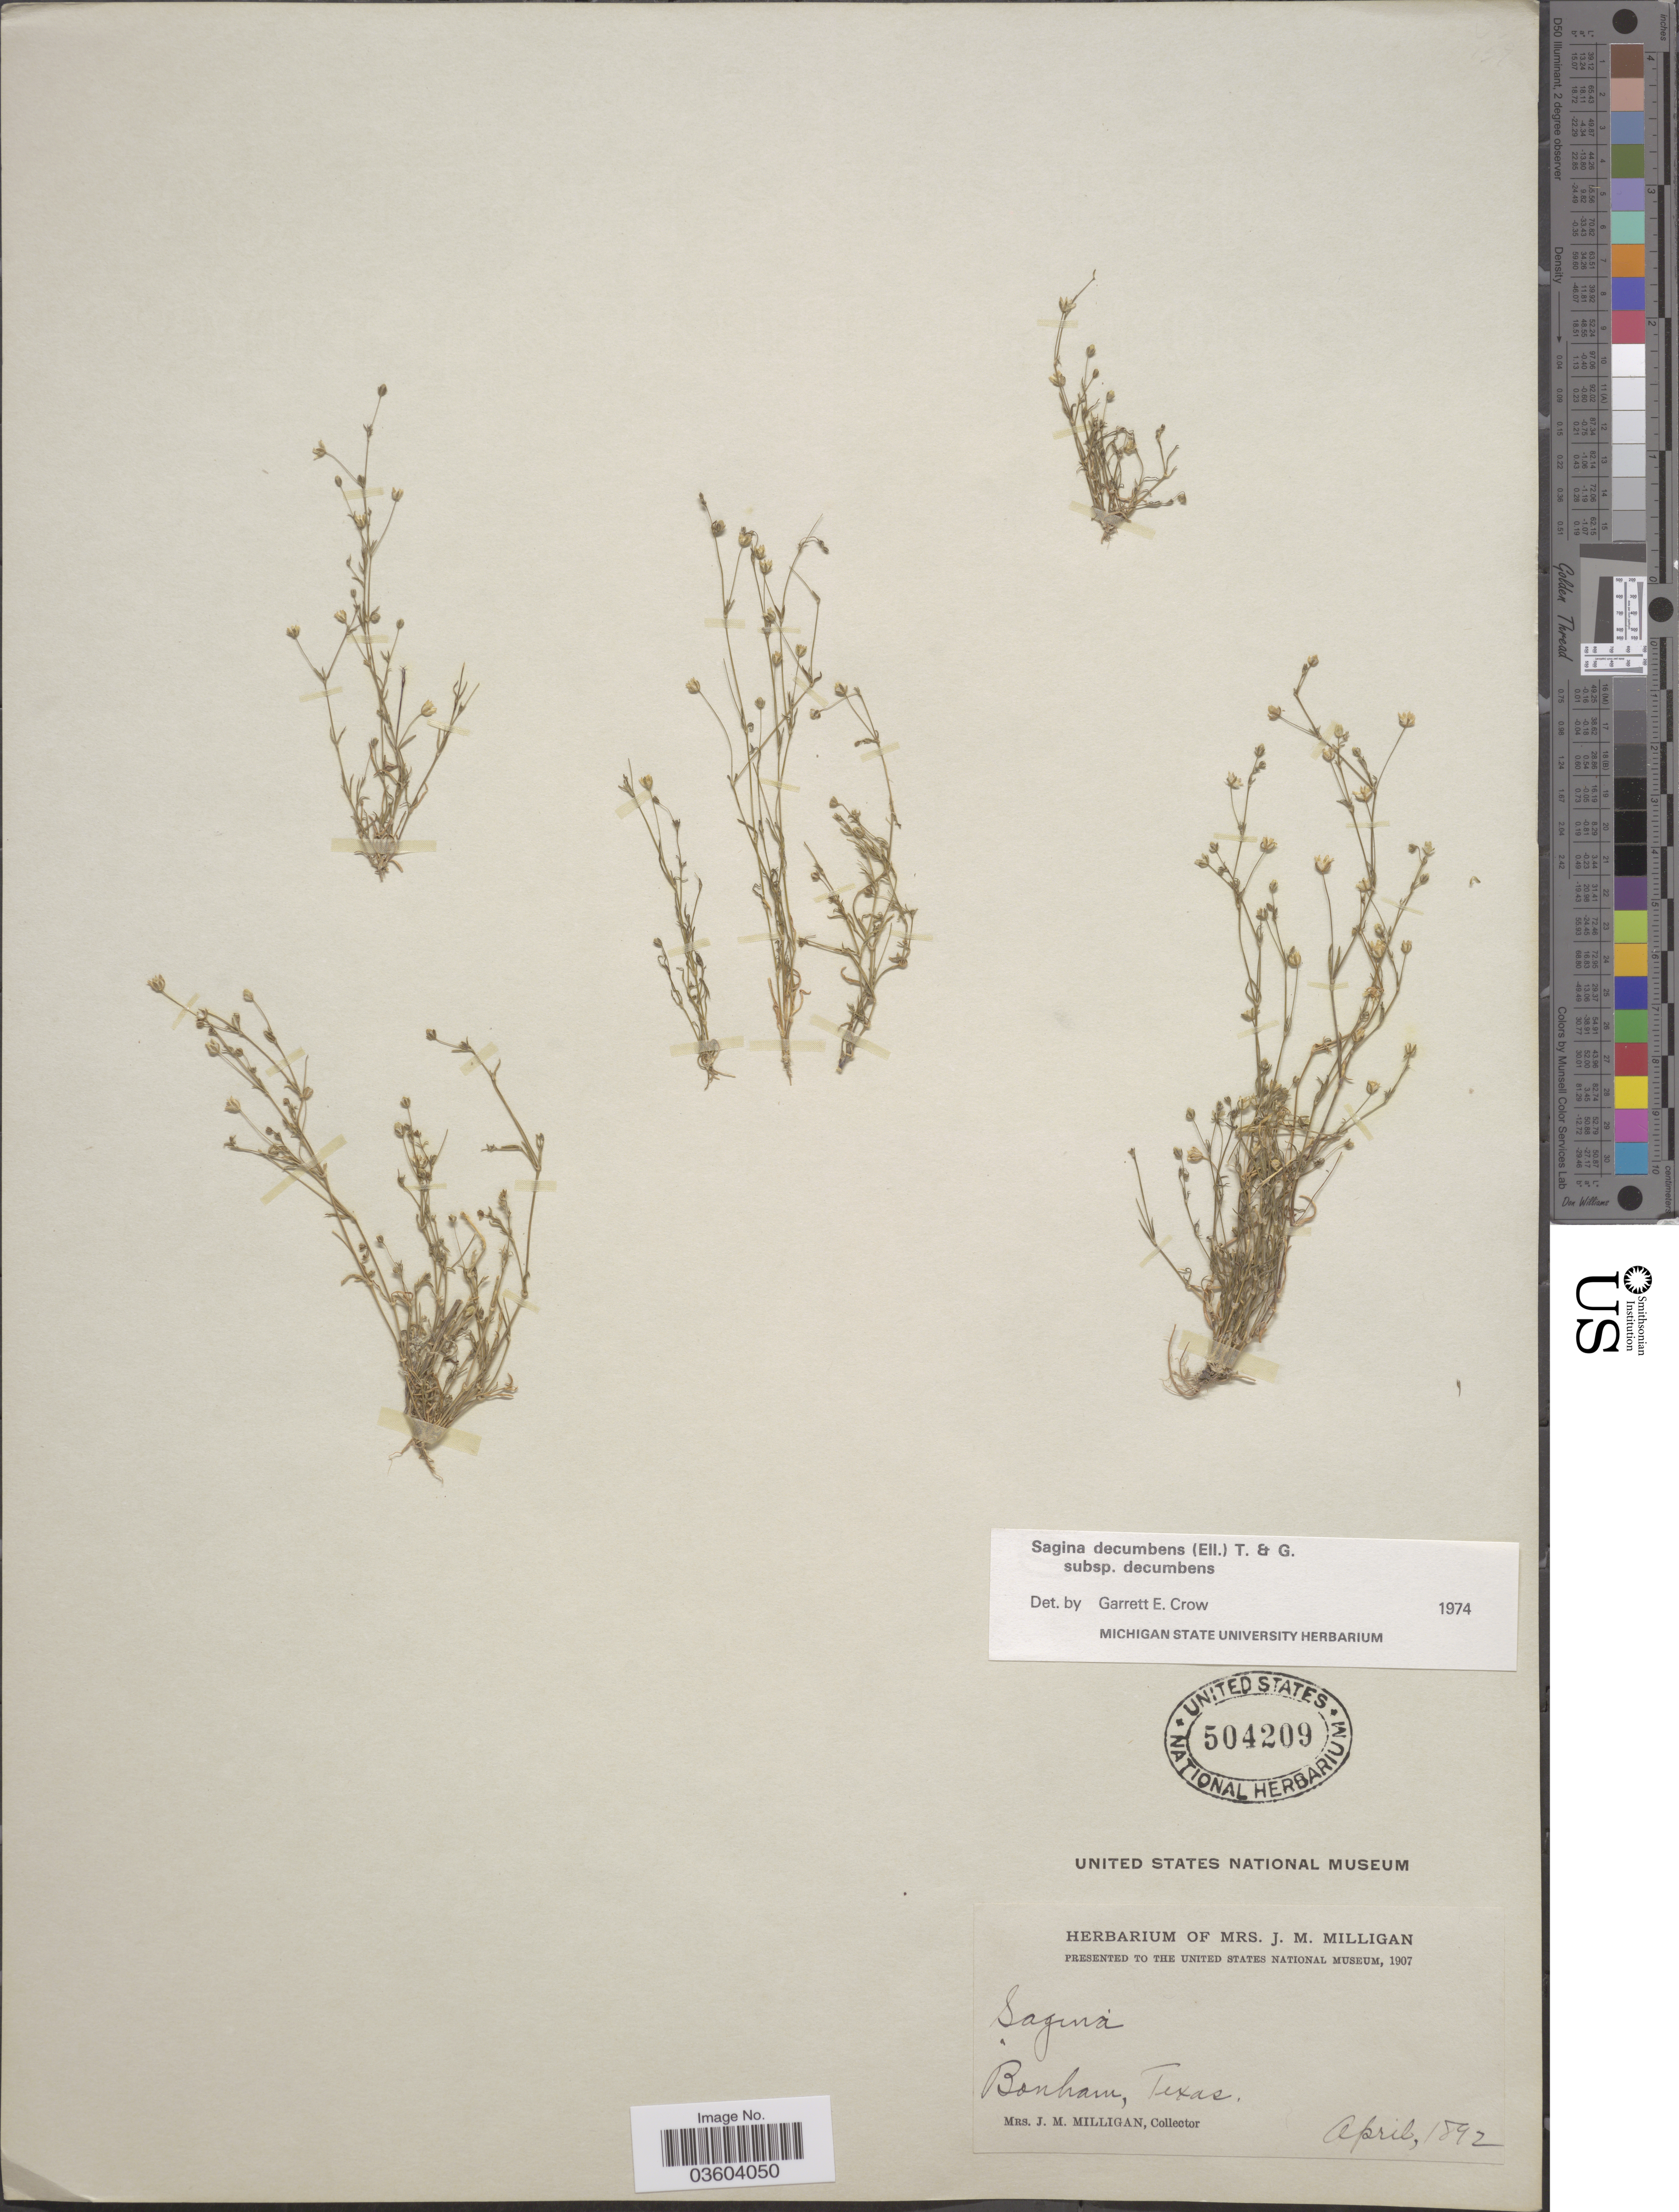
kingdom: Plantae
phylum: Tracheophyta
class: Magnoliopsida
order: Caryophyllales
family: Caryophyllaceae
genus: Sagina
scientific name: Sagina decumbens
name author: (Elliott) Torr. & A. Gray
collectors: J. Milligan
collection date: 1892-04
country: United States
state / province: Texas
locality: Bonham.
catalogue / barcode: US 504209